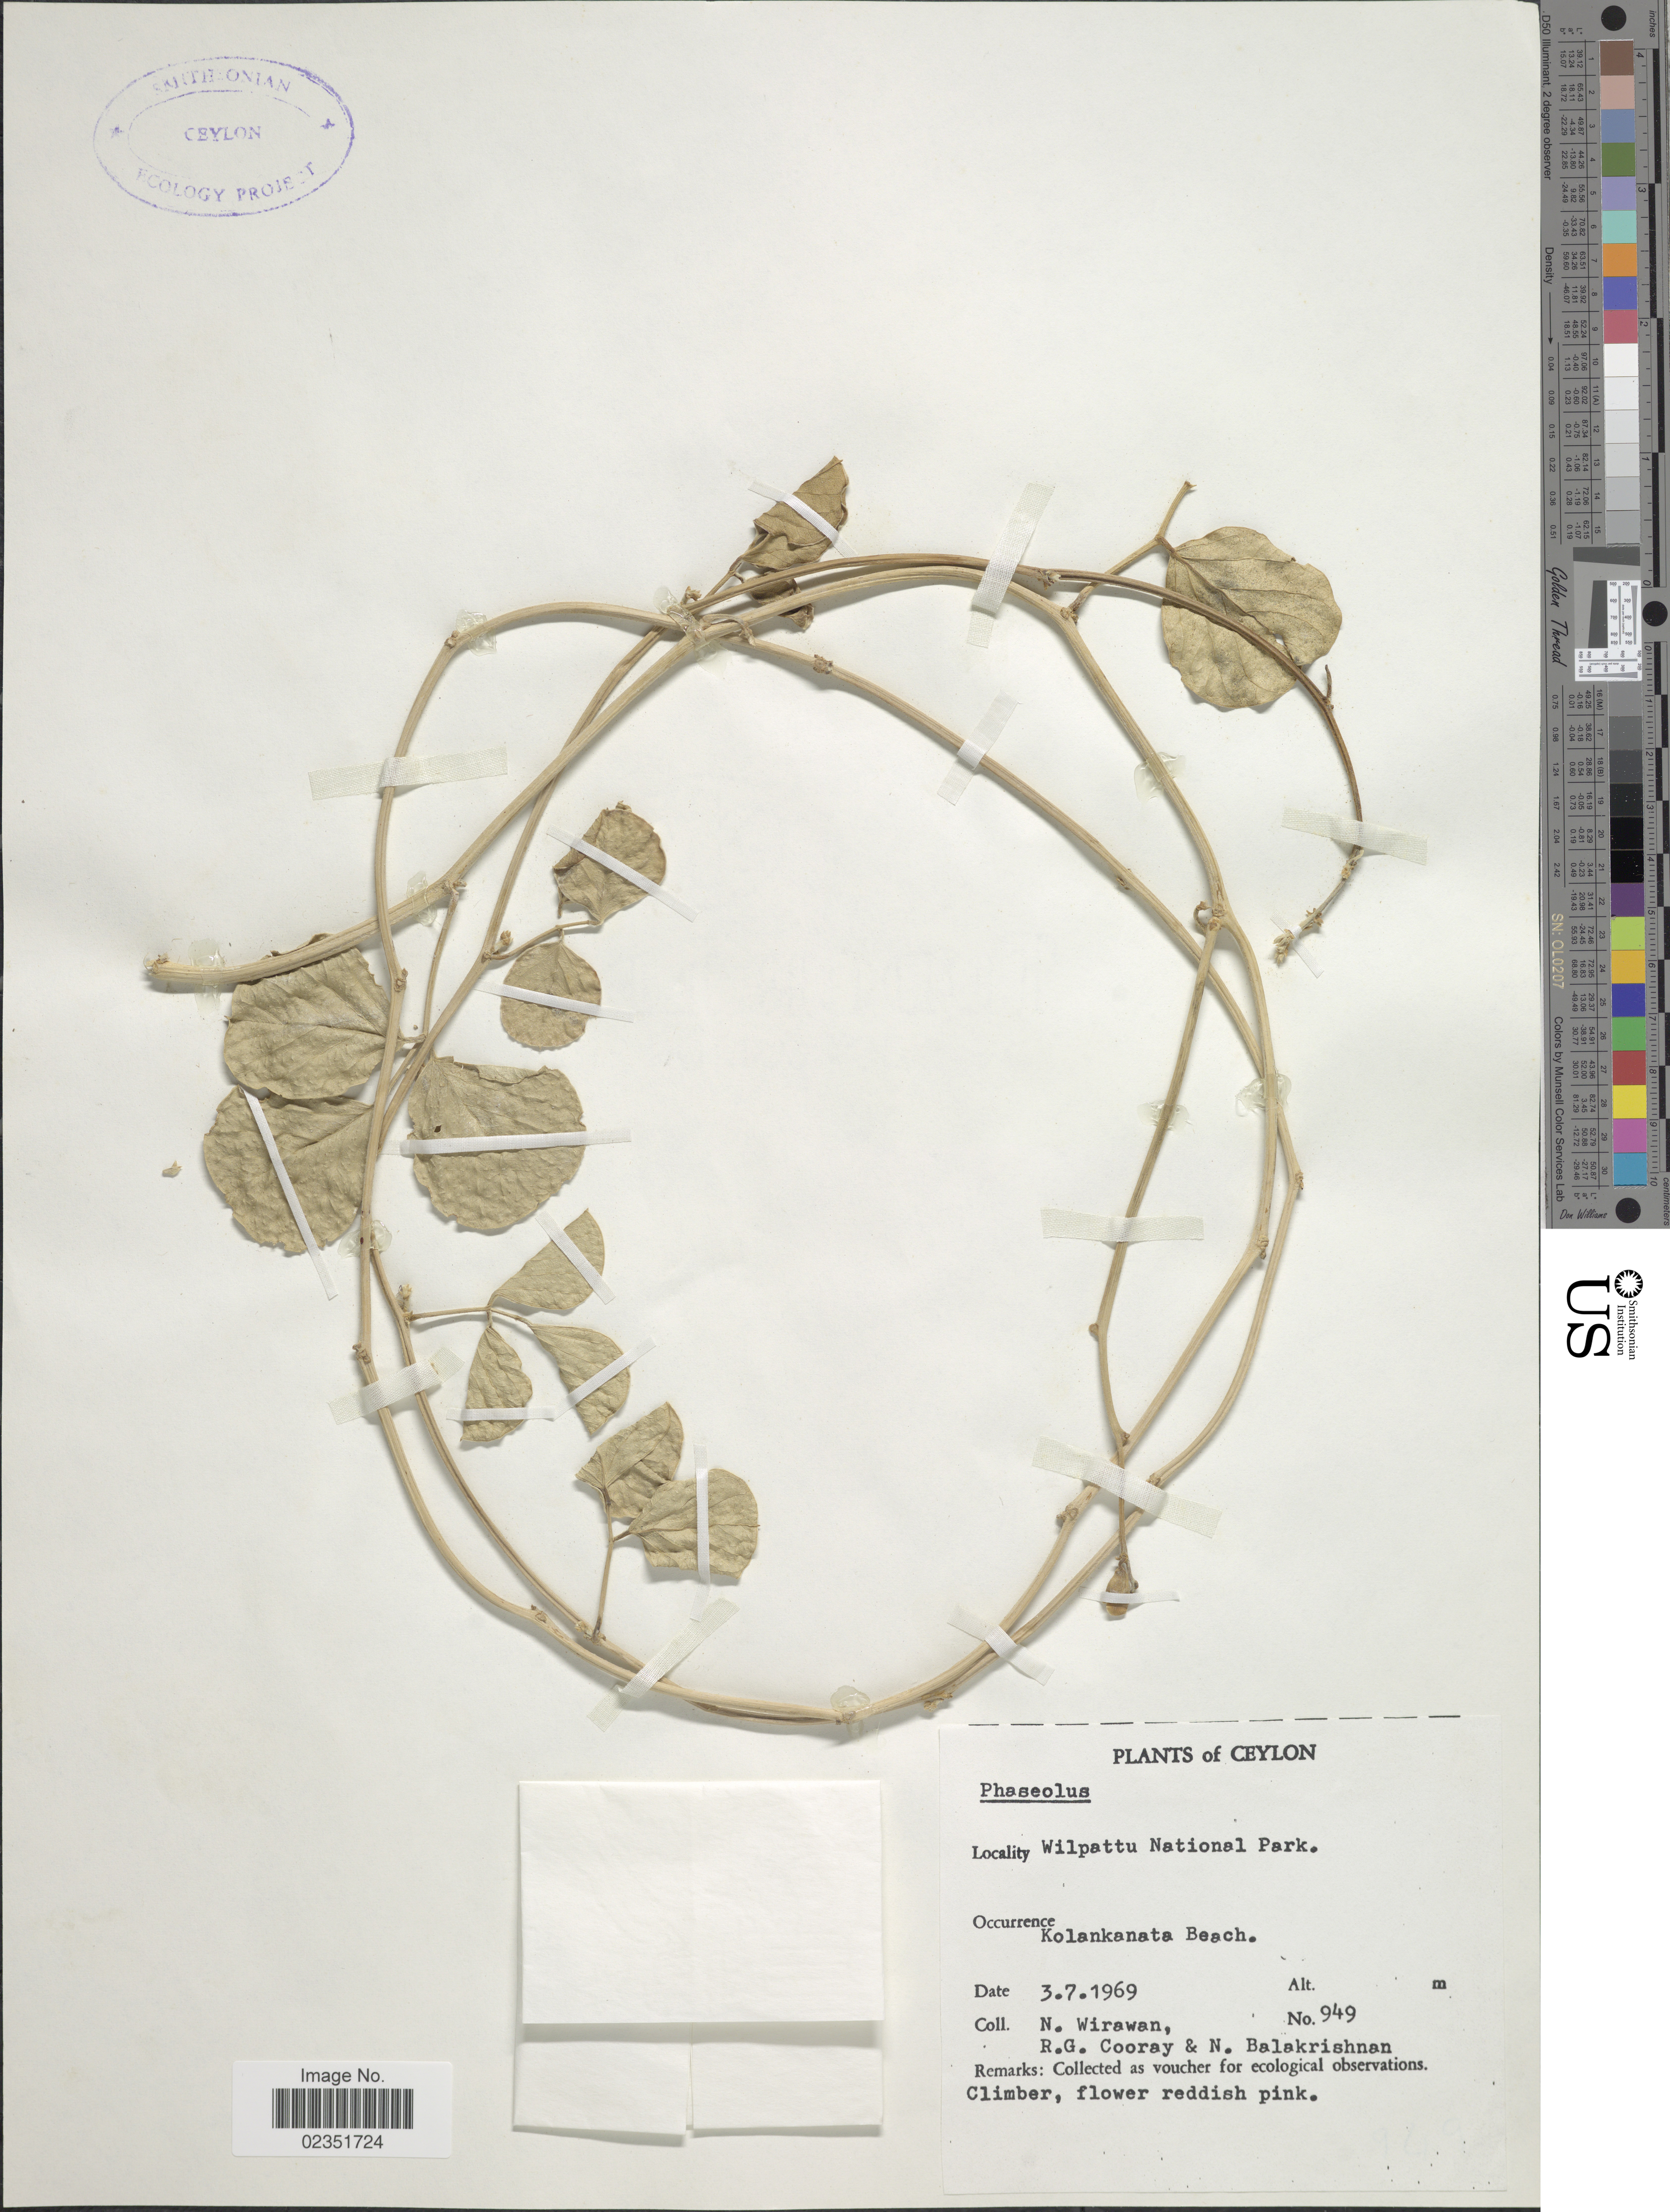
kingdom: Plantae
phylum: Tracheophyta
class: Magnoliopsida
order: Fabales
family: Fabaceae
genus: Phaseolus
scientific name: Phaseolus sp.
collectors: N. Wirawan, R. Cooray & N. Balakrishnan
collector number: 949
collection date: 1969-07-03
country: Sri Lanka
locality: Wilpattu National Park, Kolankanata Beach